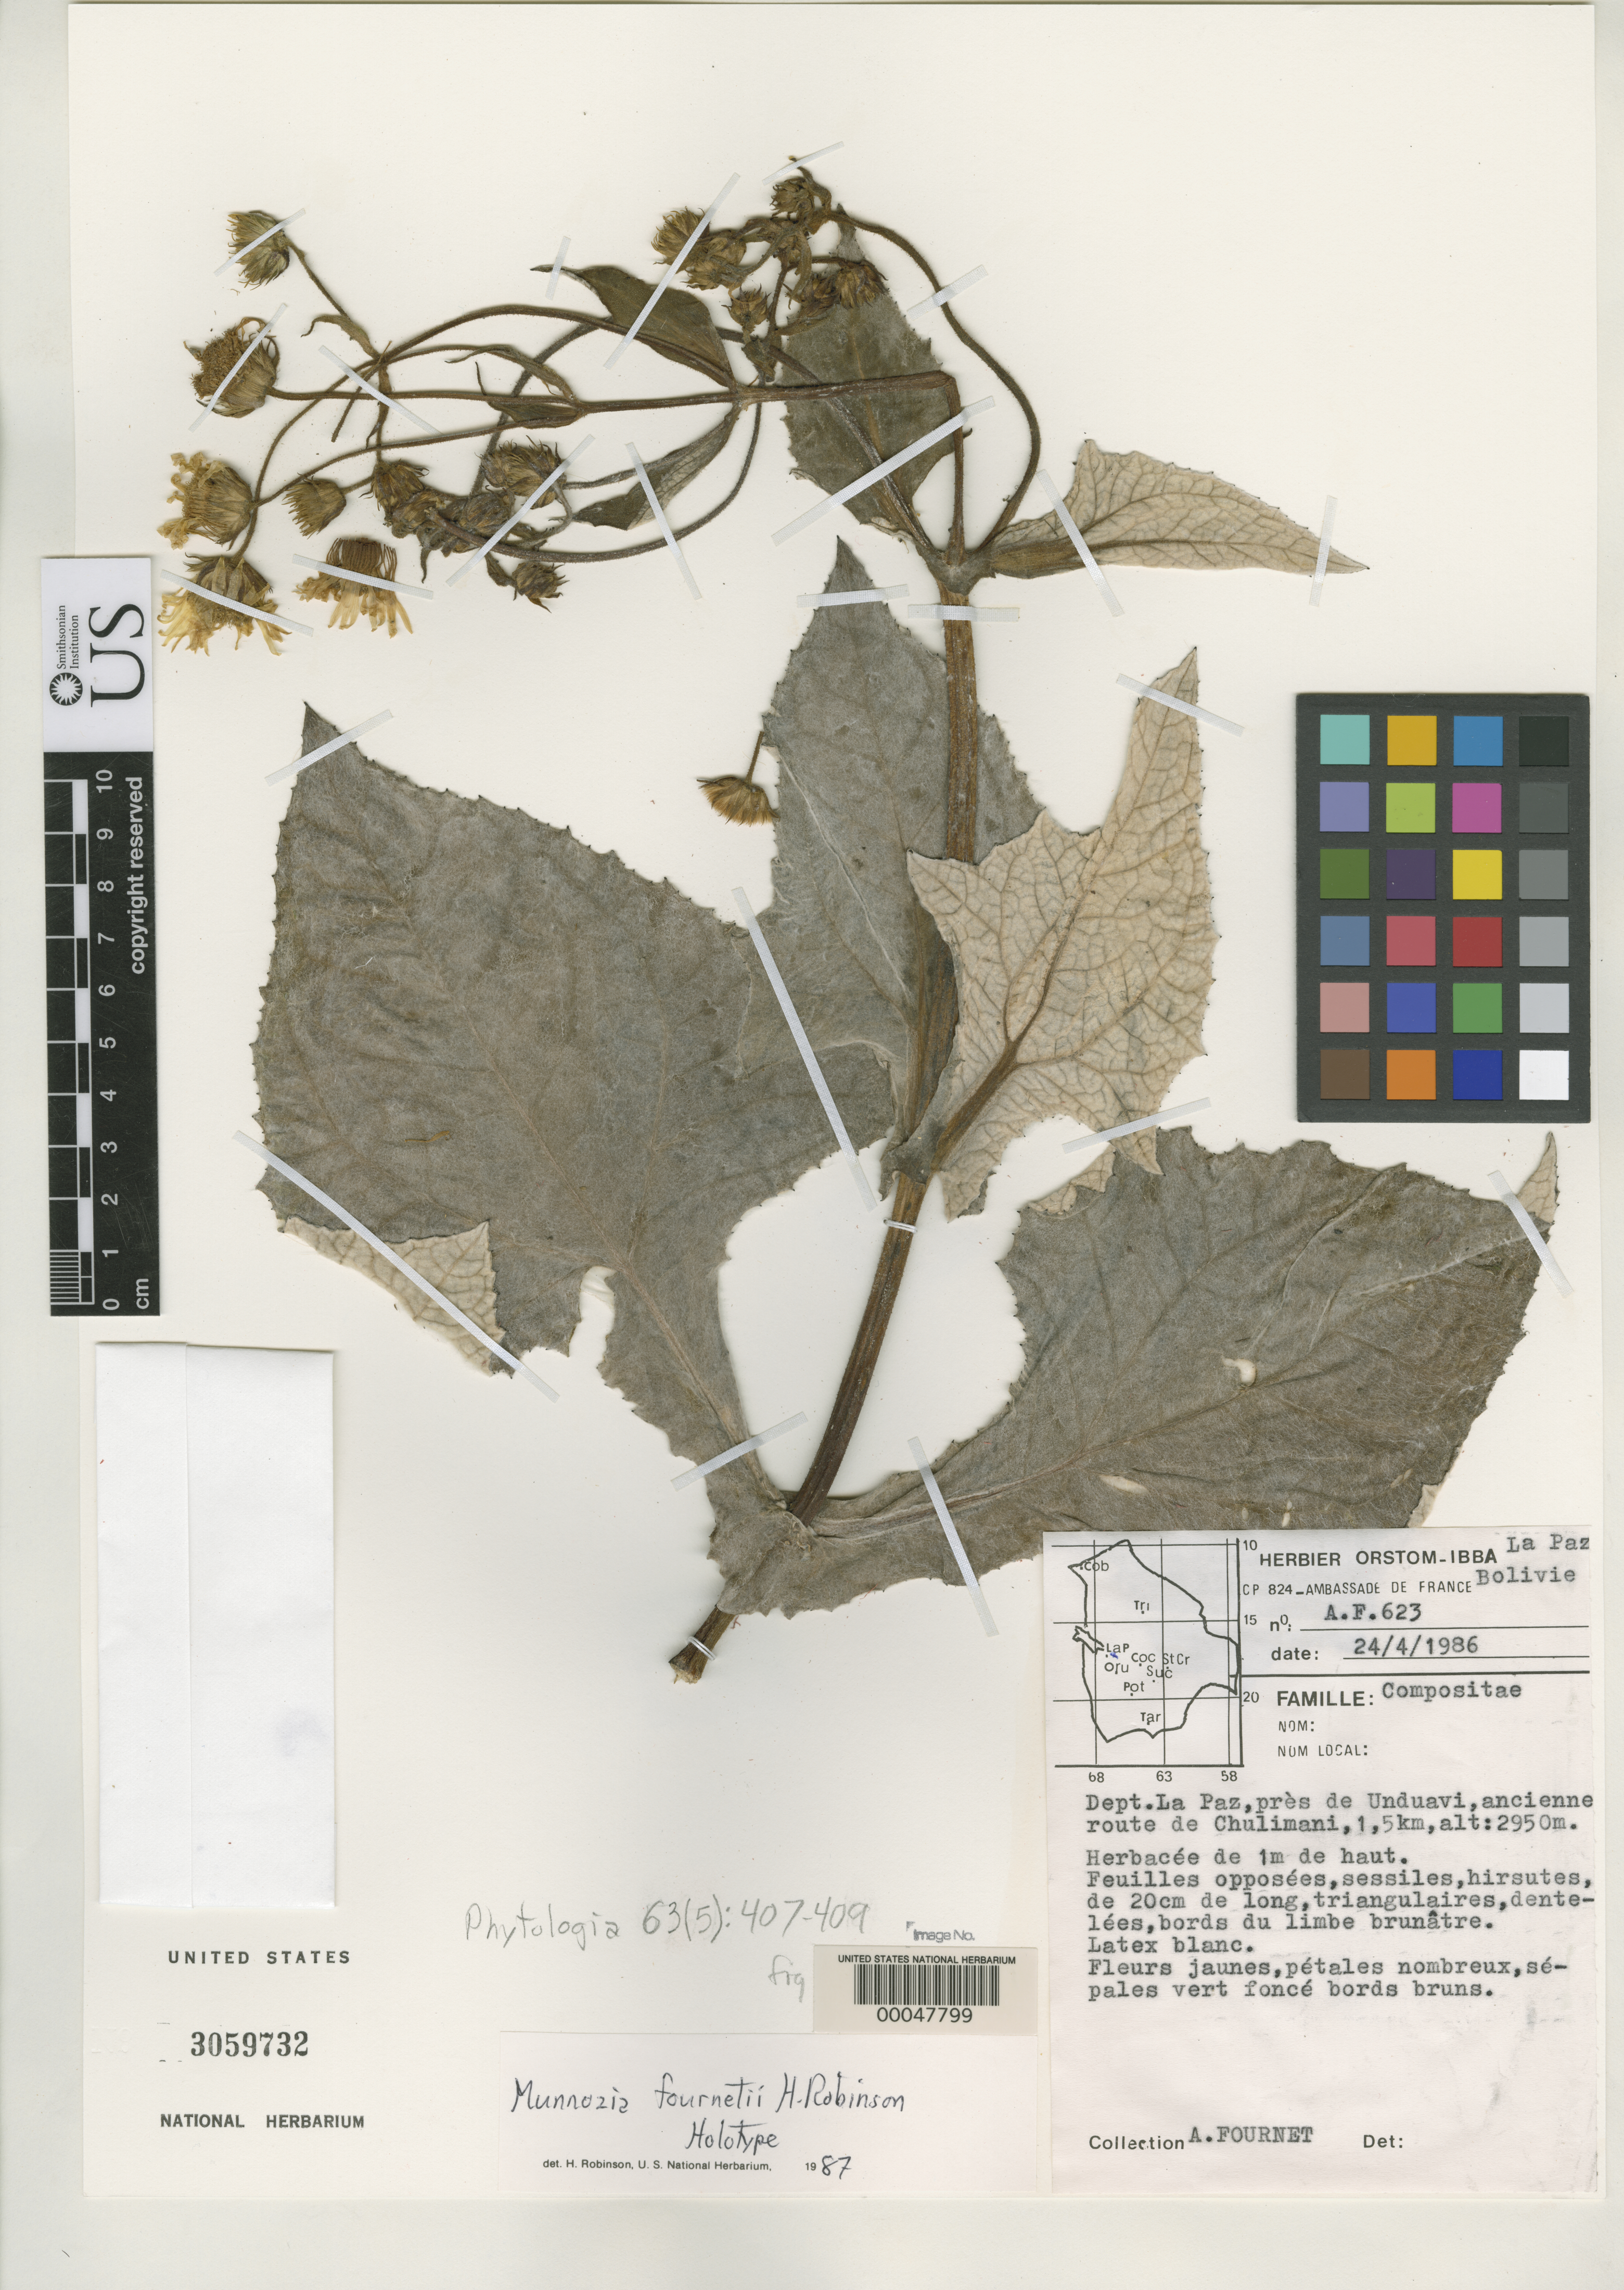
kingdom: Plantae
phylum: Tracheophyta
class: Magnoliopsida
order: Asterales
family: Asteraceae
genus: Munnozia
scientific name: Munnozia fournetii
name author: H. Rob.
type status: Holotype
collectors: A. Fournet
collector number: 623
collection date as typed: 24 Apr 1986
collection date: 1986-04-24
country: Bolivia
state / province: La Paz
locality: Near Unduavi, old road to Chulimani.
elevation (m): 2950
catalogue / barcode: US 3059732